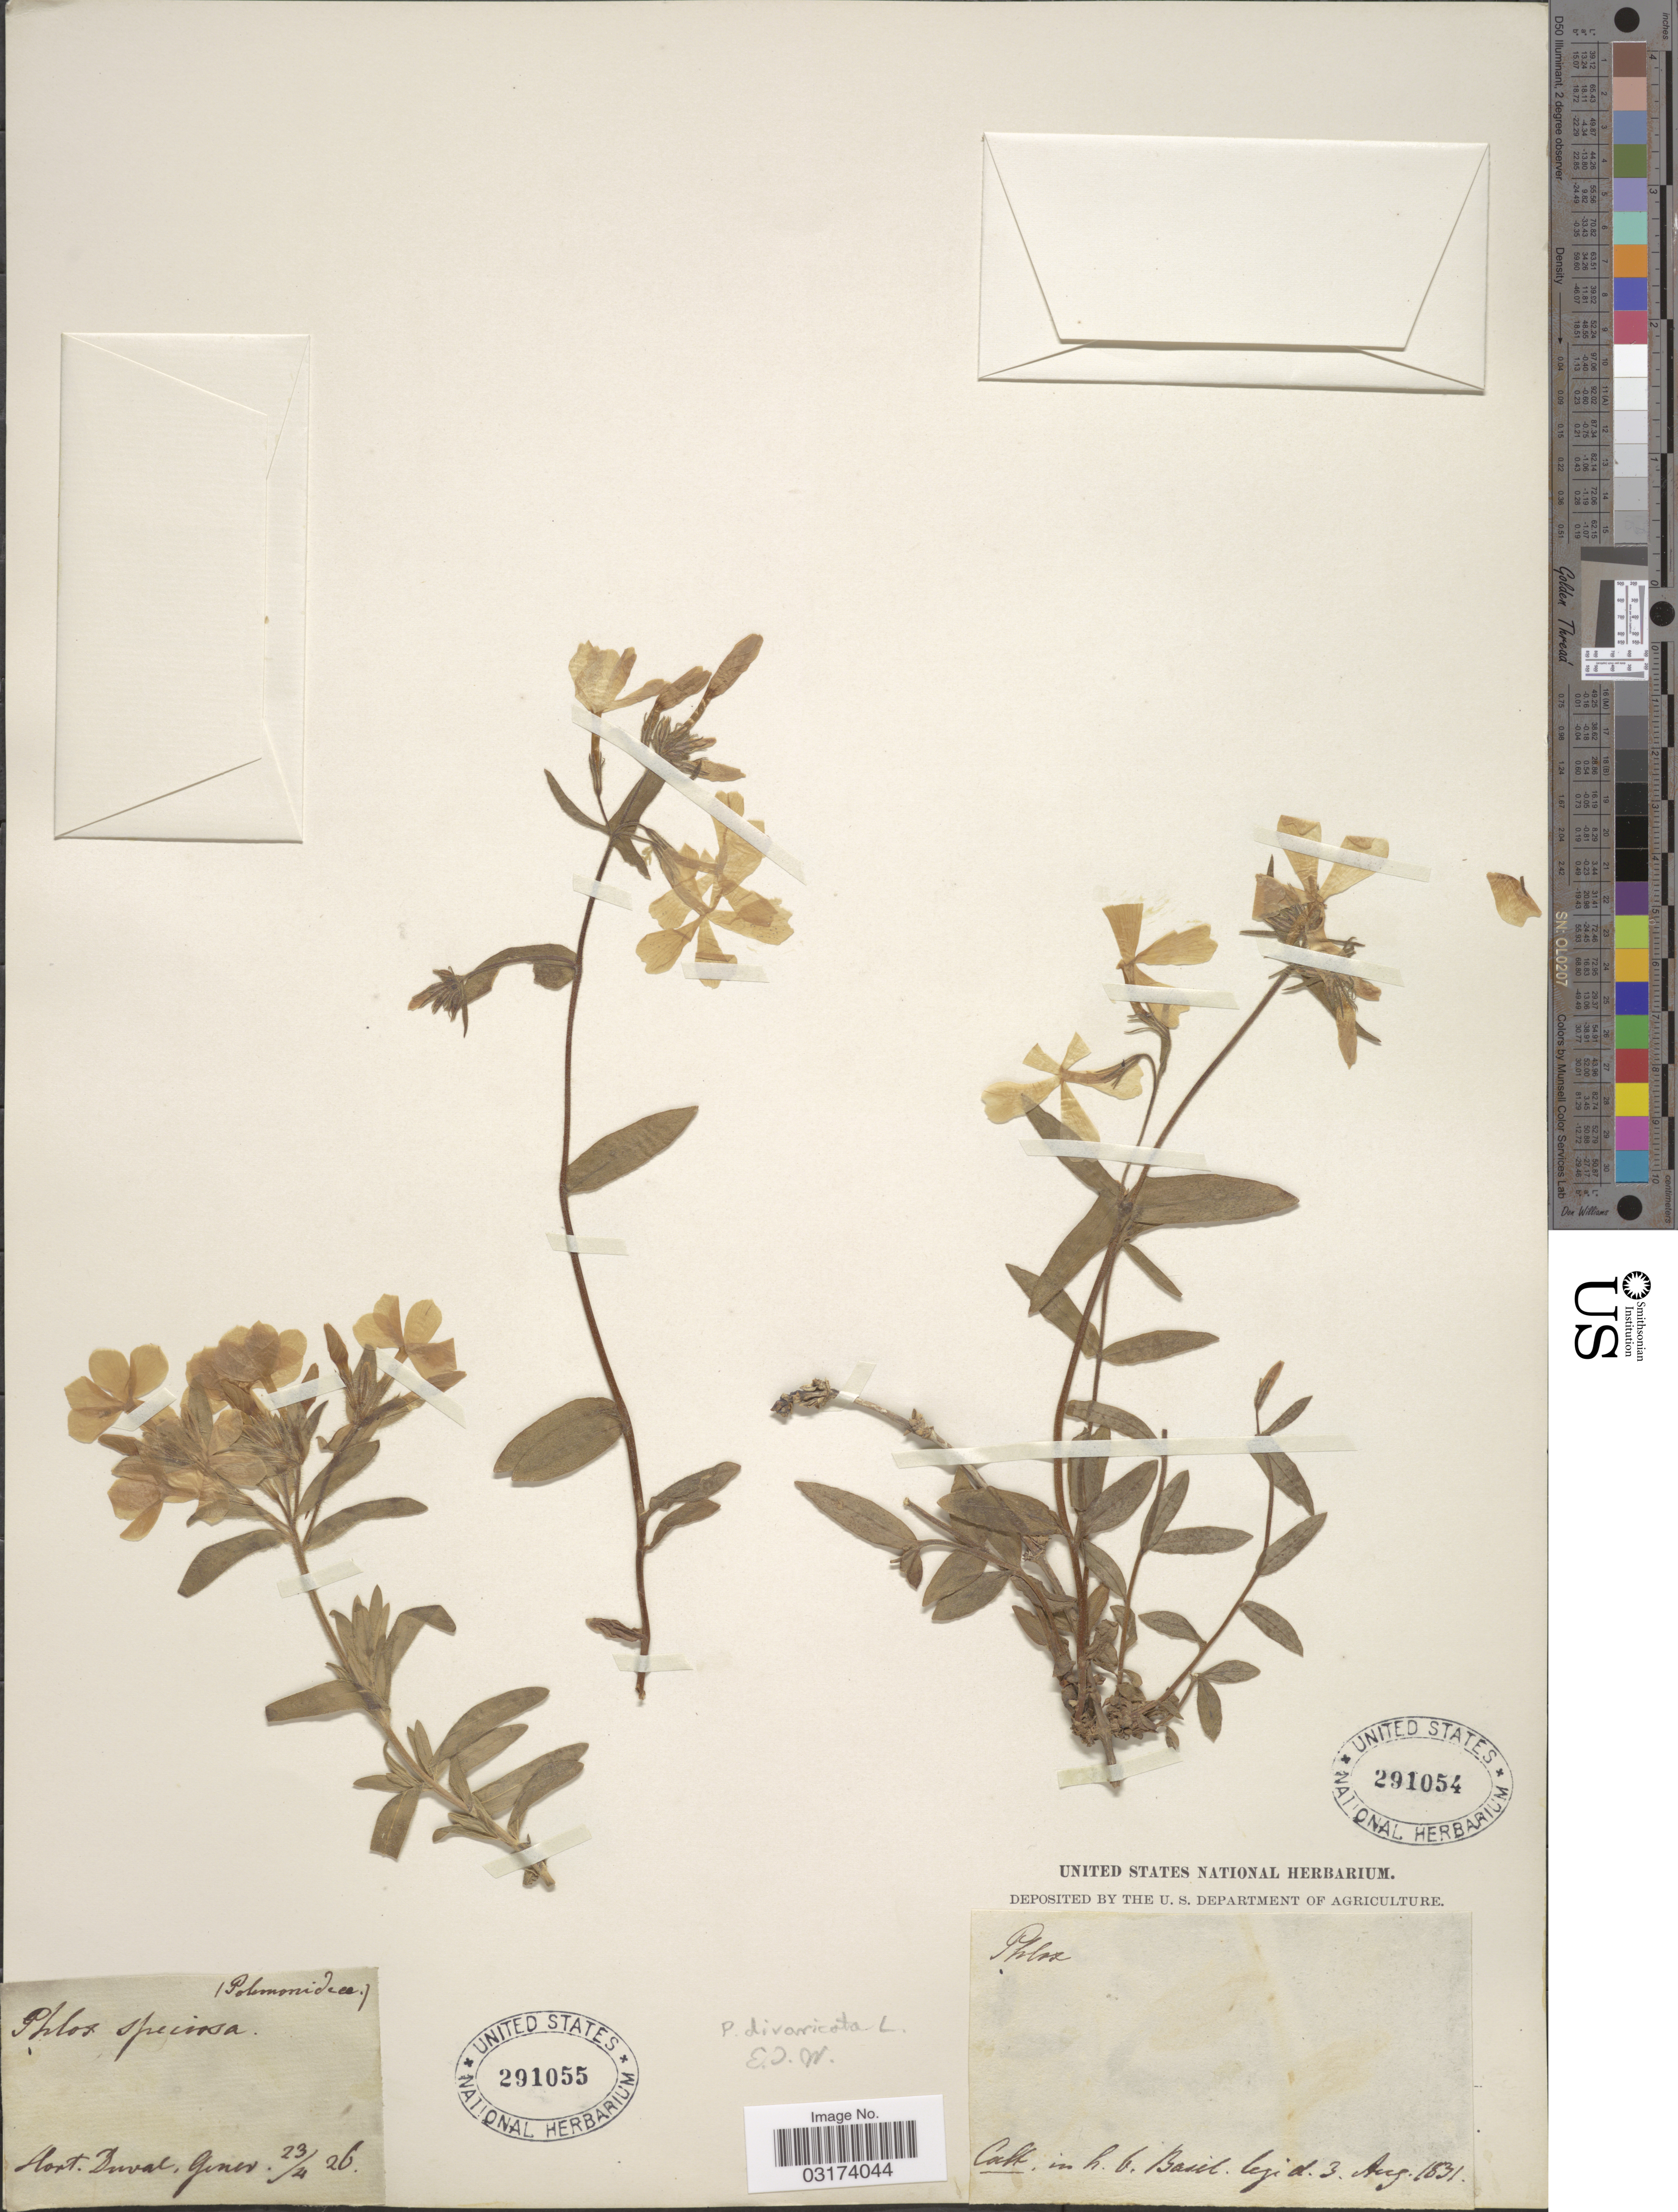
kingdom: Plantae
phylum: Tracheophyta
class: Magnoliopsida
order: Ericales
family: Polemoniaceae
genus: Phlox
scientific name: Phlox divaricata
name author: L.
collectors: ex herb. United States National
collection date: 1831-08-03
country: Switzerland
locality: Cult. in h.b. Basil.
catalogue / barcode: US 291054